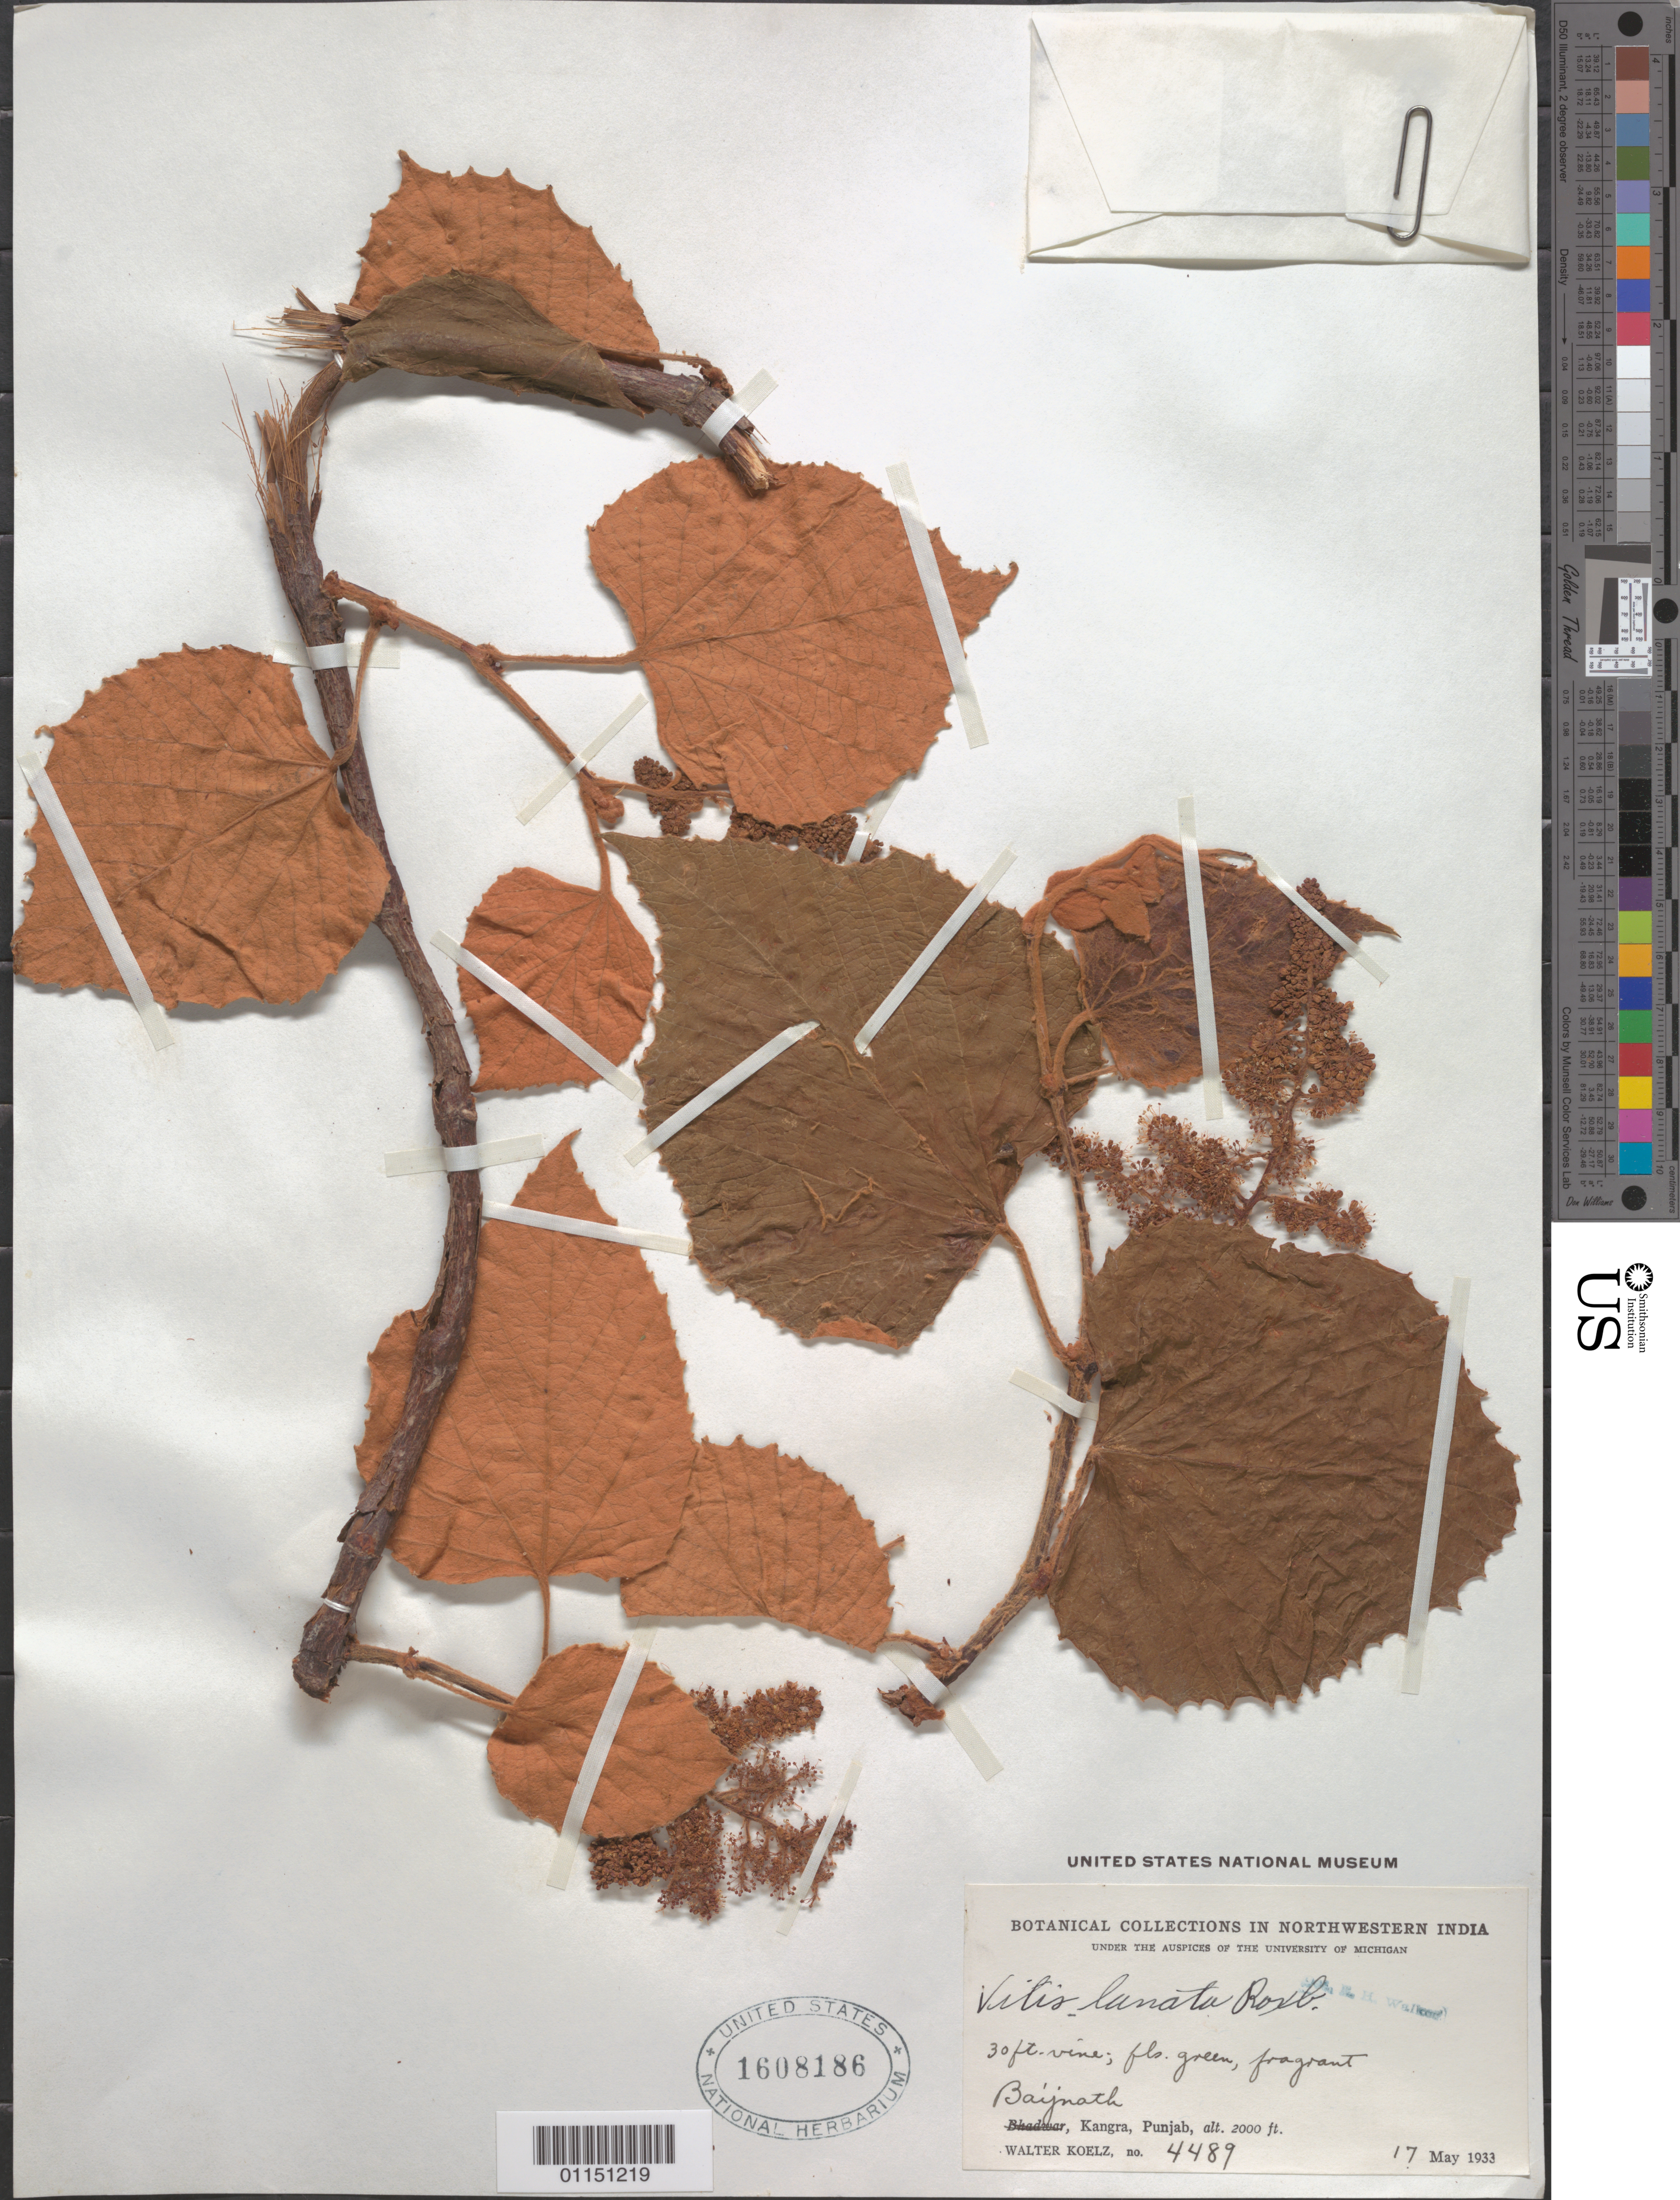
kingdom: Plantae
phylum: Tracheophyta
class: Magnoliopsida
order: Vitales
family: Vitaceae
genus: Vitis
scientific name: Vitis lanata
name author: Roxb.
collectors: W. N. Koelz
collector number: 4489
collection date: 1933-05-17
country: India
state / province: Punjab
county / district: Kangra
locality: Baijnath.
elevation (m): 610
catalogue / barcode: US 1608186